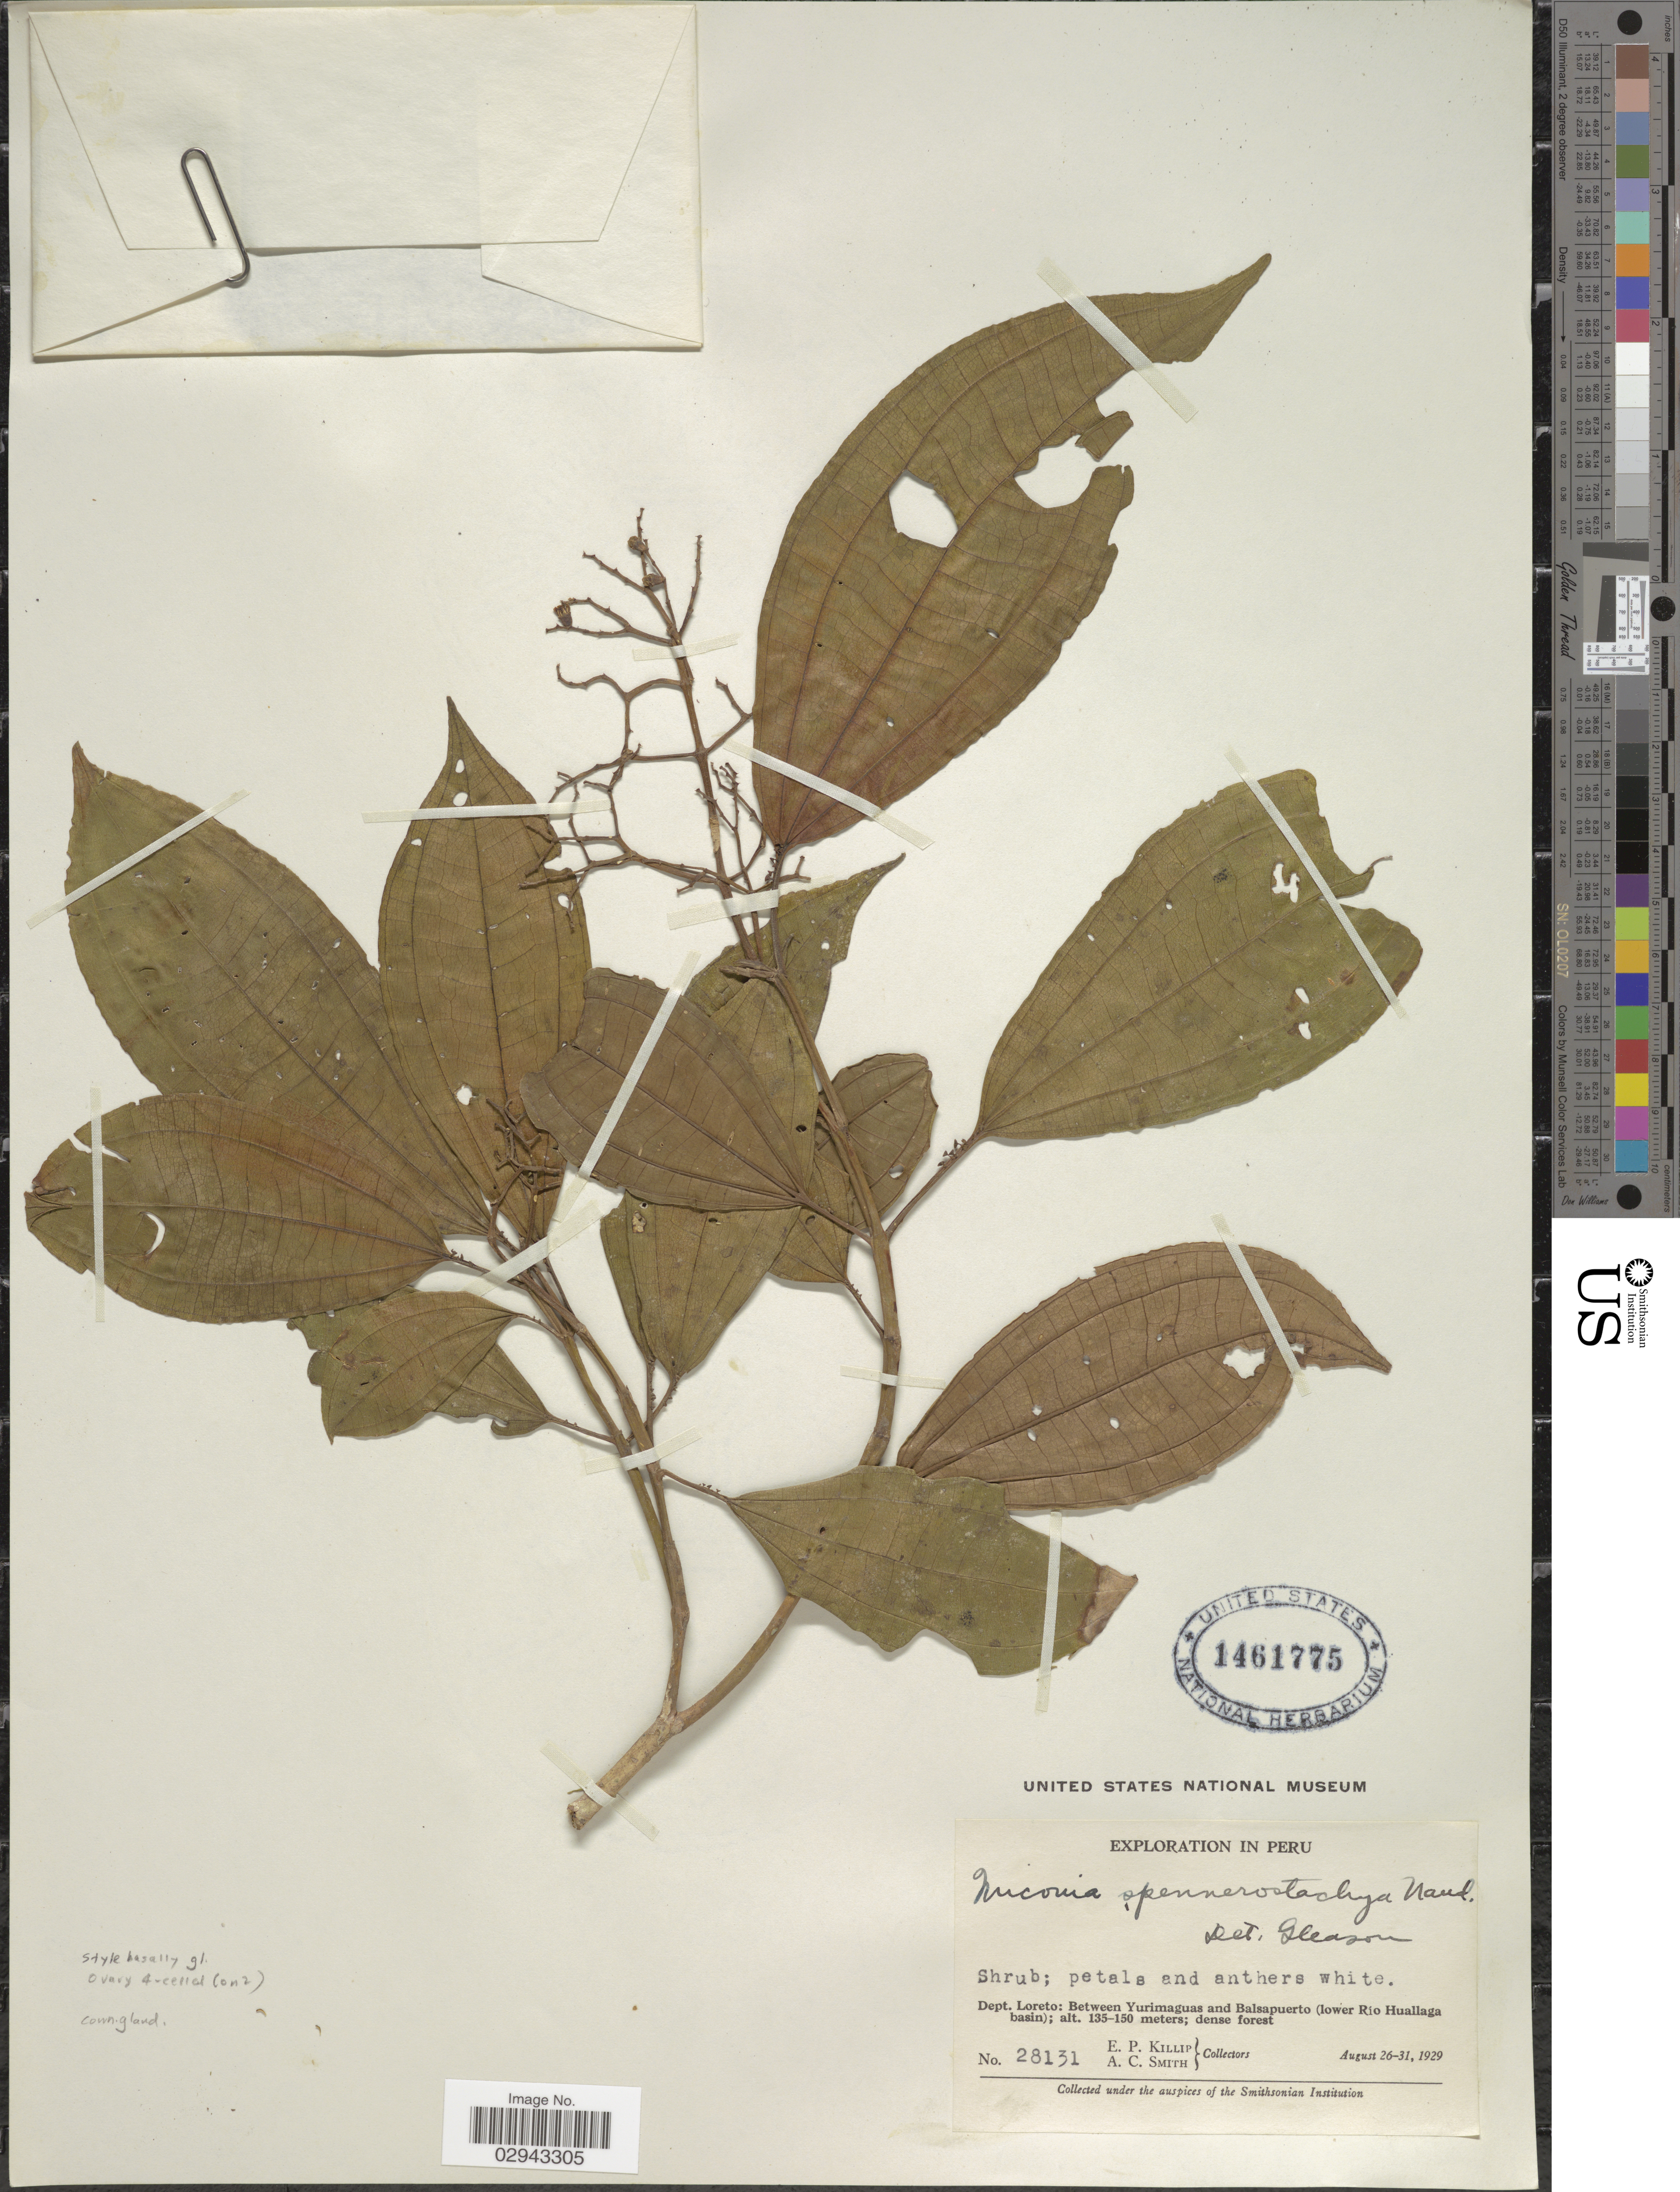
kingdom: Plantae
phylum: Tracheophyta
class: Magnoliopsida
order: Myrtales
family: Melastomataceae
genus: Miconia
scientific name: Miconia spennerostachya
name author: Naudin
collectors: E. P. Killip & A. C. Smith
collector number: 28131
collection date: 1929-08-26/1929-08-31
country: Peru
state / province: Loreto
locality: Dept. Loreto: Between Yurimaguas and Balsapuerto (lower Río Huallaga basin).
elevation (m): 135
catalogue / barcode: US 1461775